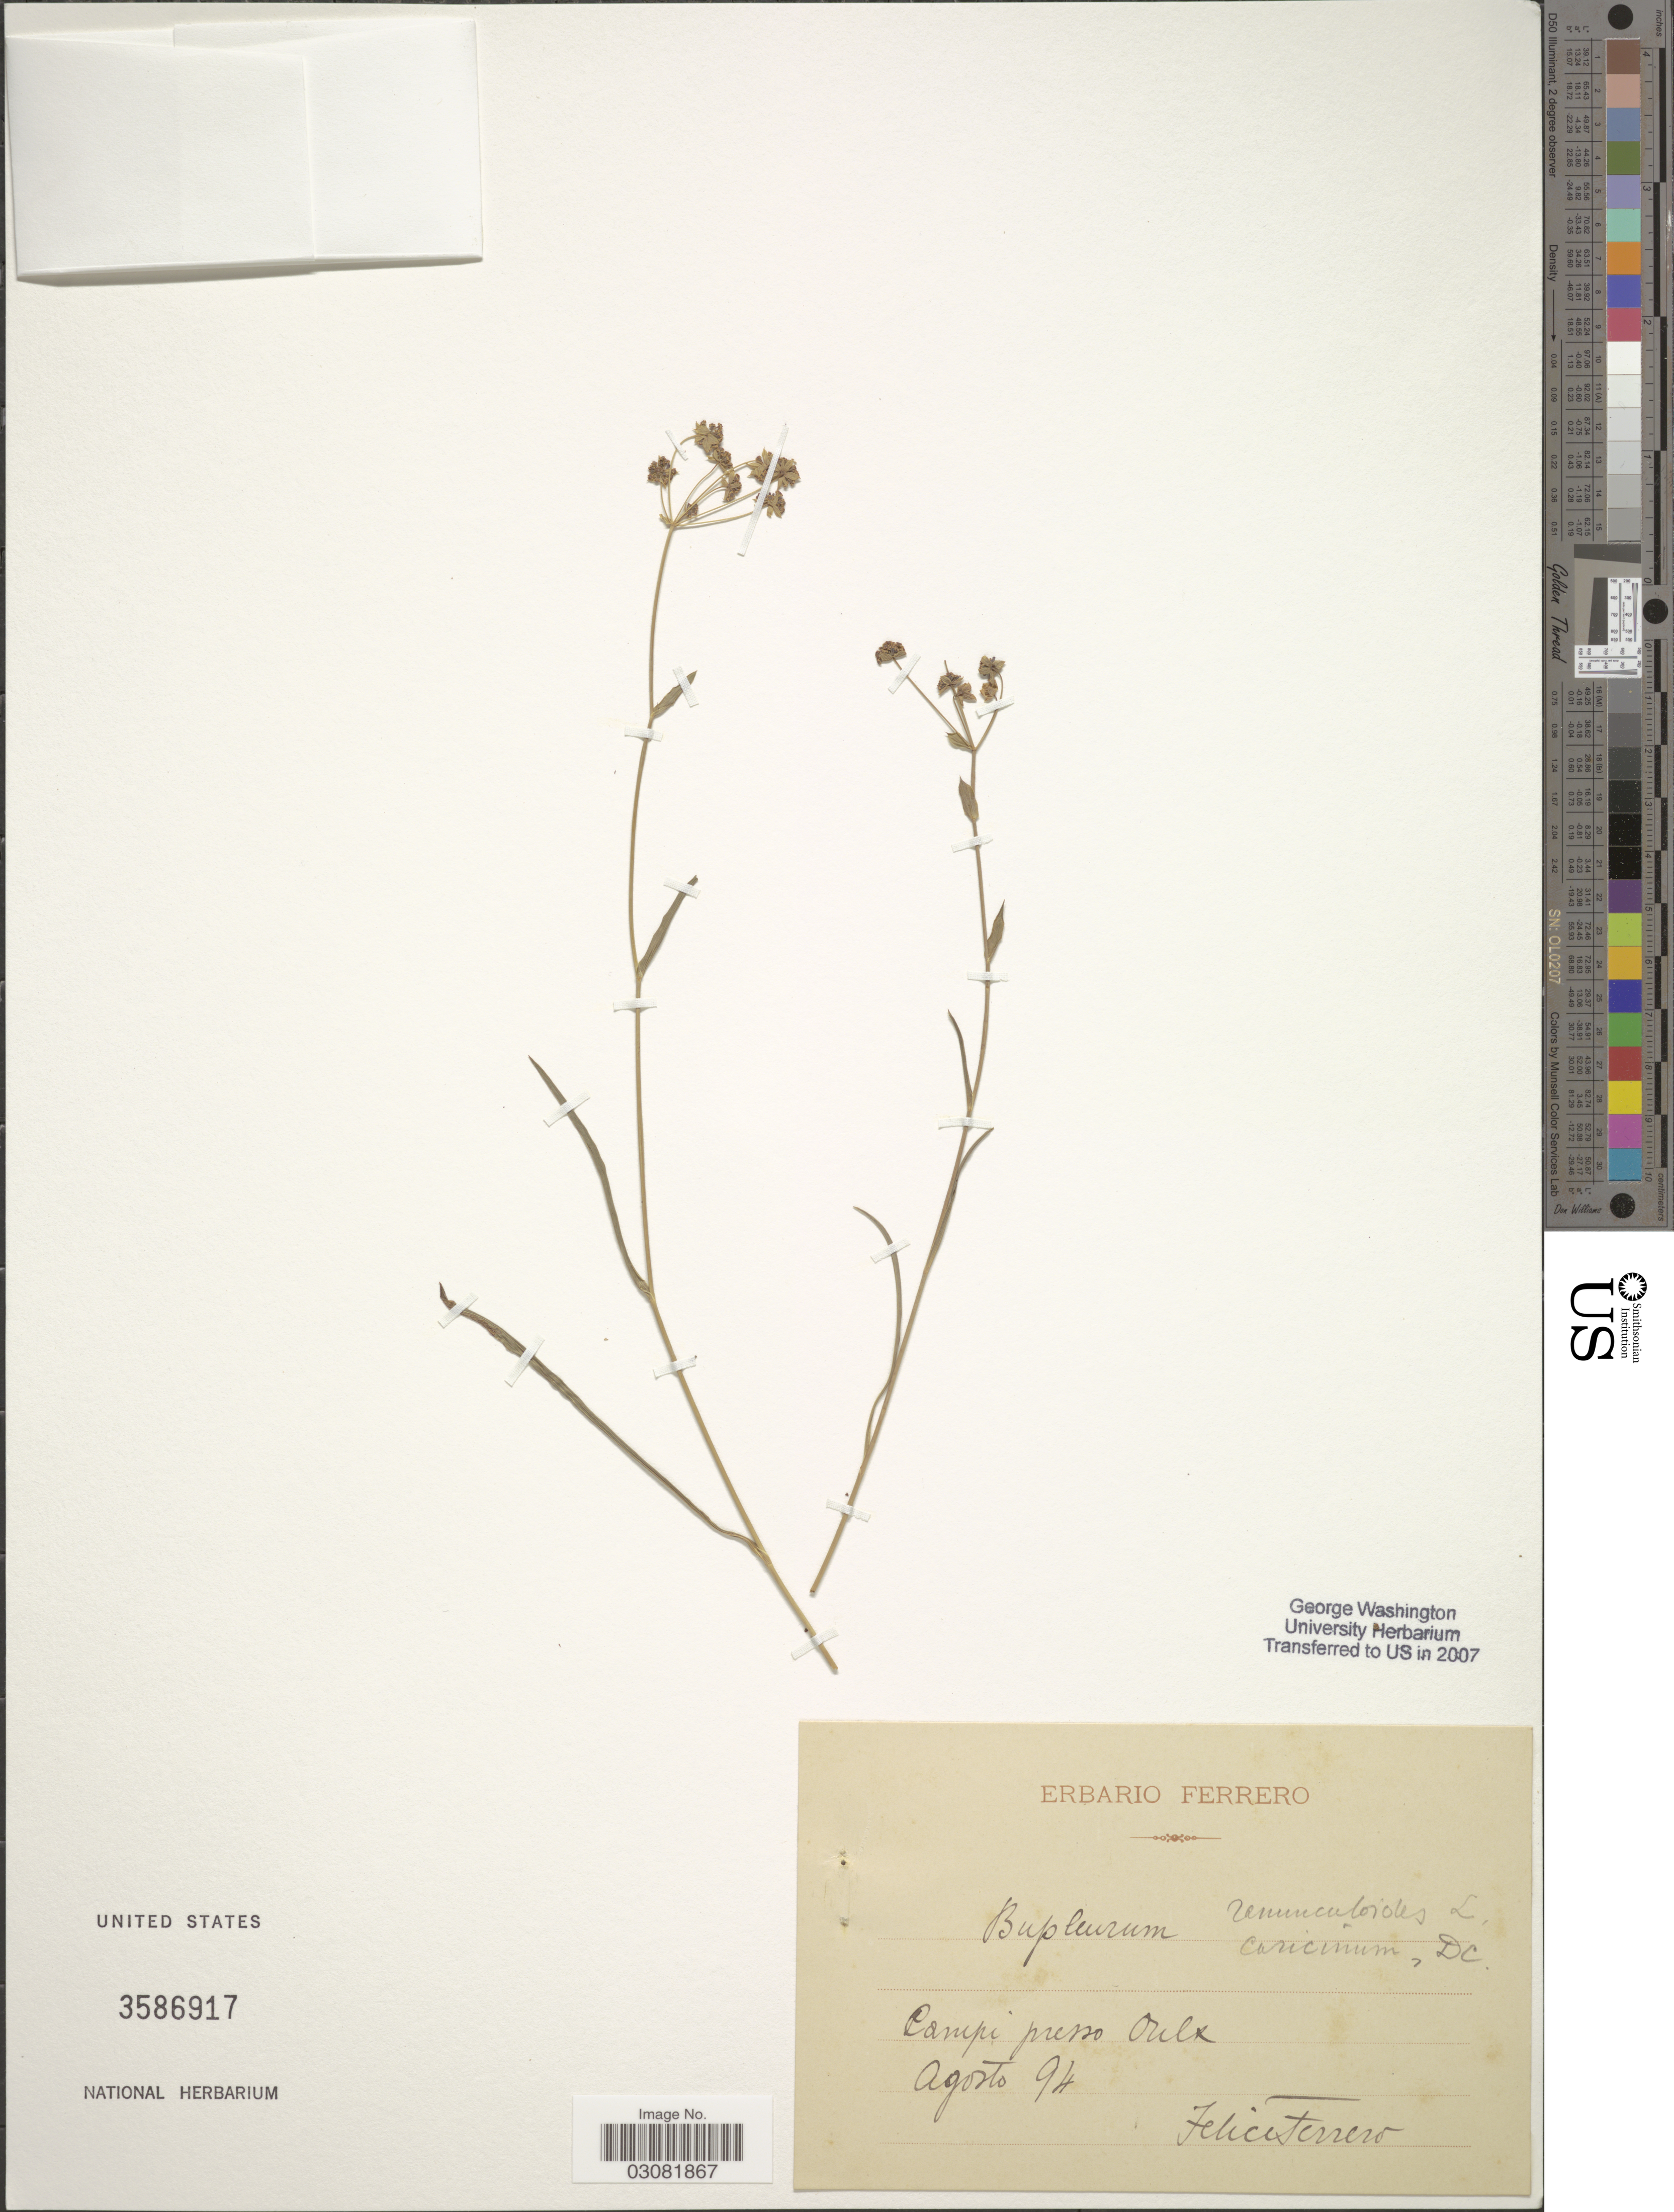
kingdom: Plantae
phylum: Tracheophyta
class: Magnoliopsida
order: Apiales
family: Apiaceae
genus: Bupleurum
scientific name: Bupleurum ranunculoides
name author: L.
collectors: F. Ferrero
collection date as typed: Transcribed d/m/y: /8/94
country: Italy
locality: Campi presso Oulx.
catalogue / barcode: US 3586917